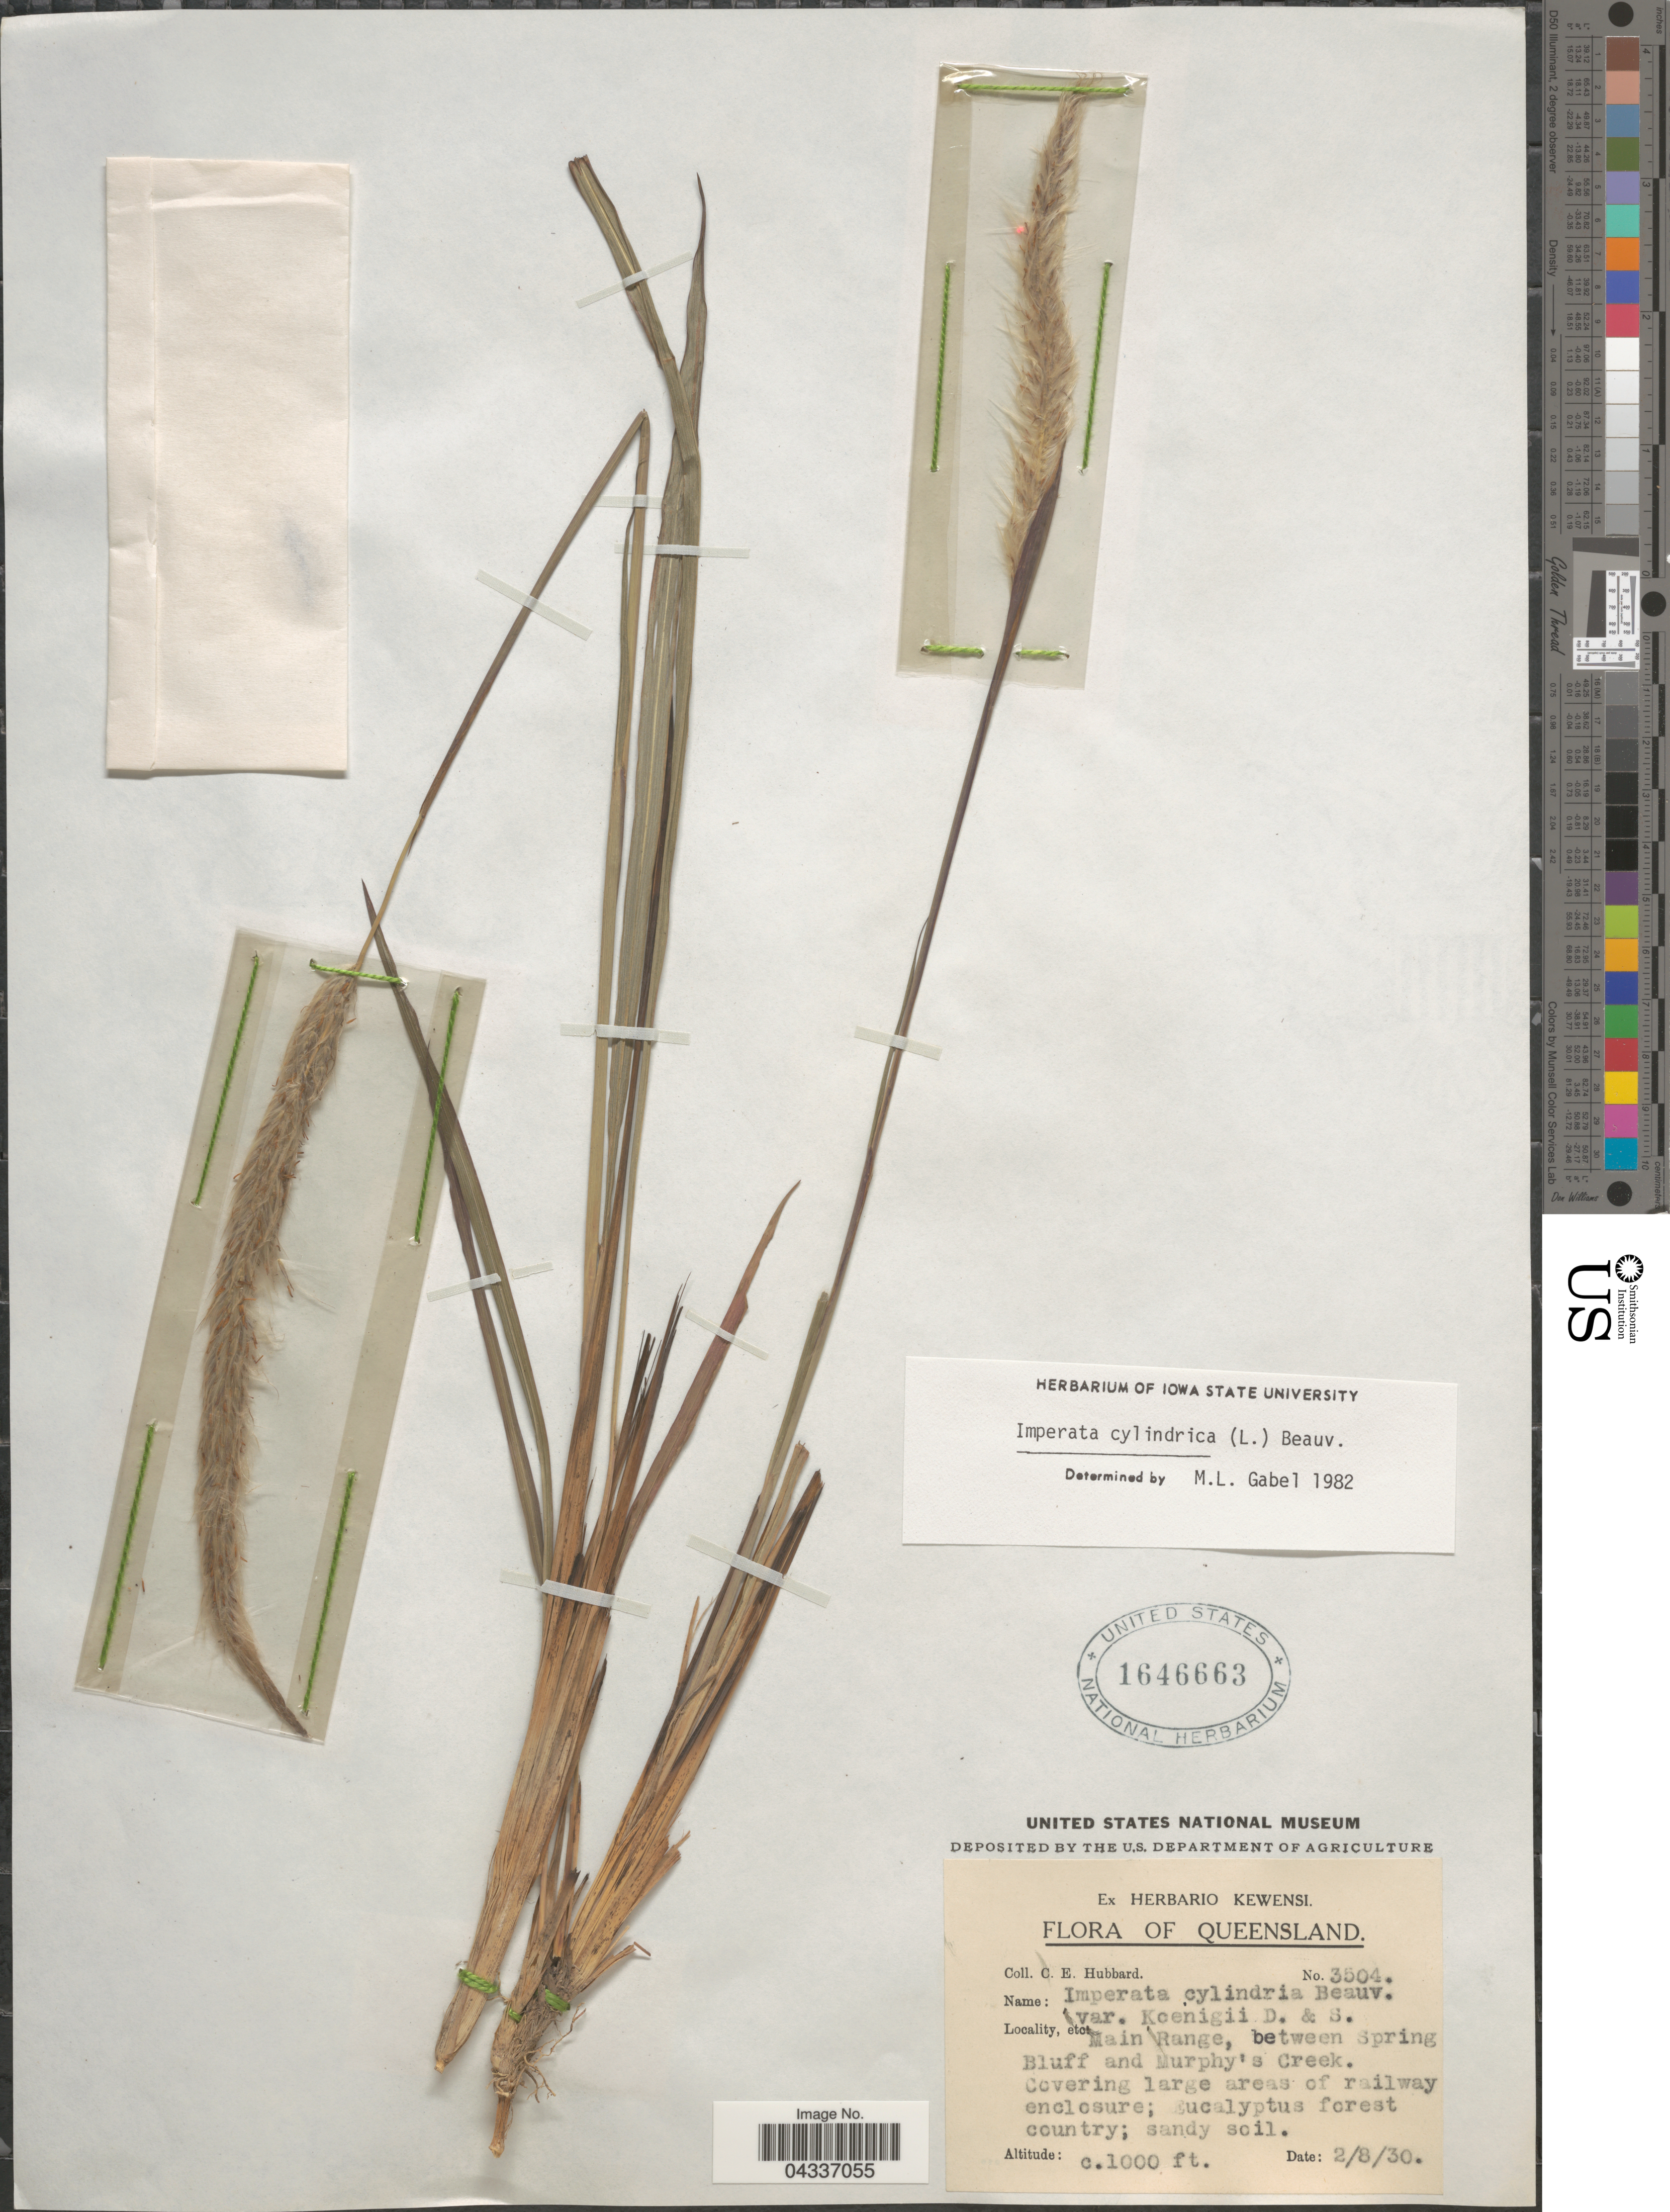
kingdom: Plantae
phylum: Tracheophyta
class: Liliopsida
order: Poales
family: Poaceae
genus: Imperata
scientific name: Imperata cylindrica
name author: (L.) P. Beauv.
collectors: C. E. Hubbard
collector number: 3504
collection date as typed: Transcribed d/m/y: 2/8/30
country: Australia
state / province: Queensland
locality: Main Range, between Spring Bluff and Murphy's Creek.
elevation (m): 305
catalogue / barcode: US 1646663